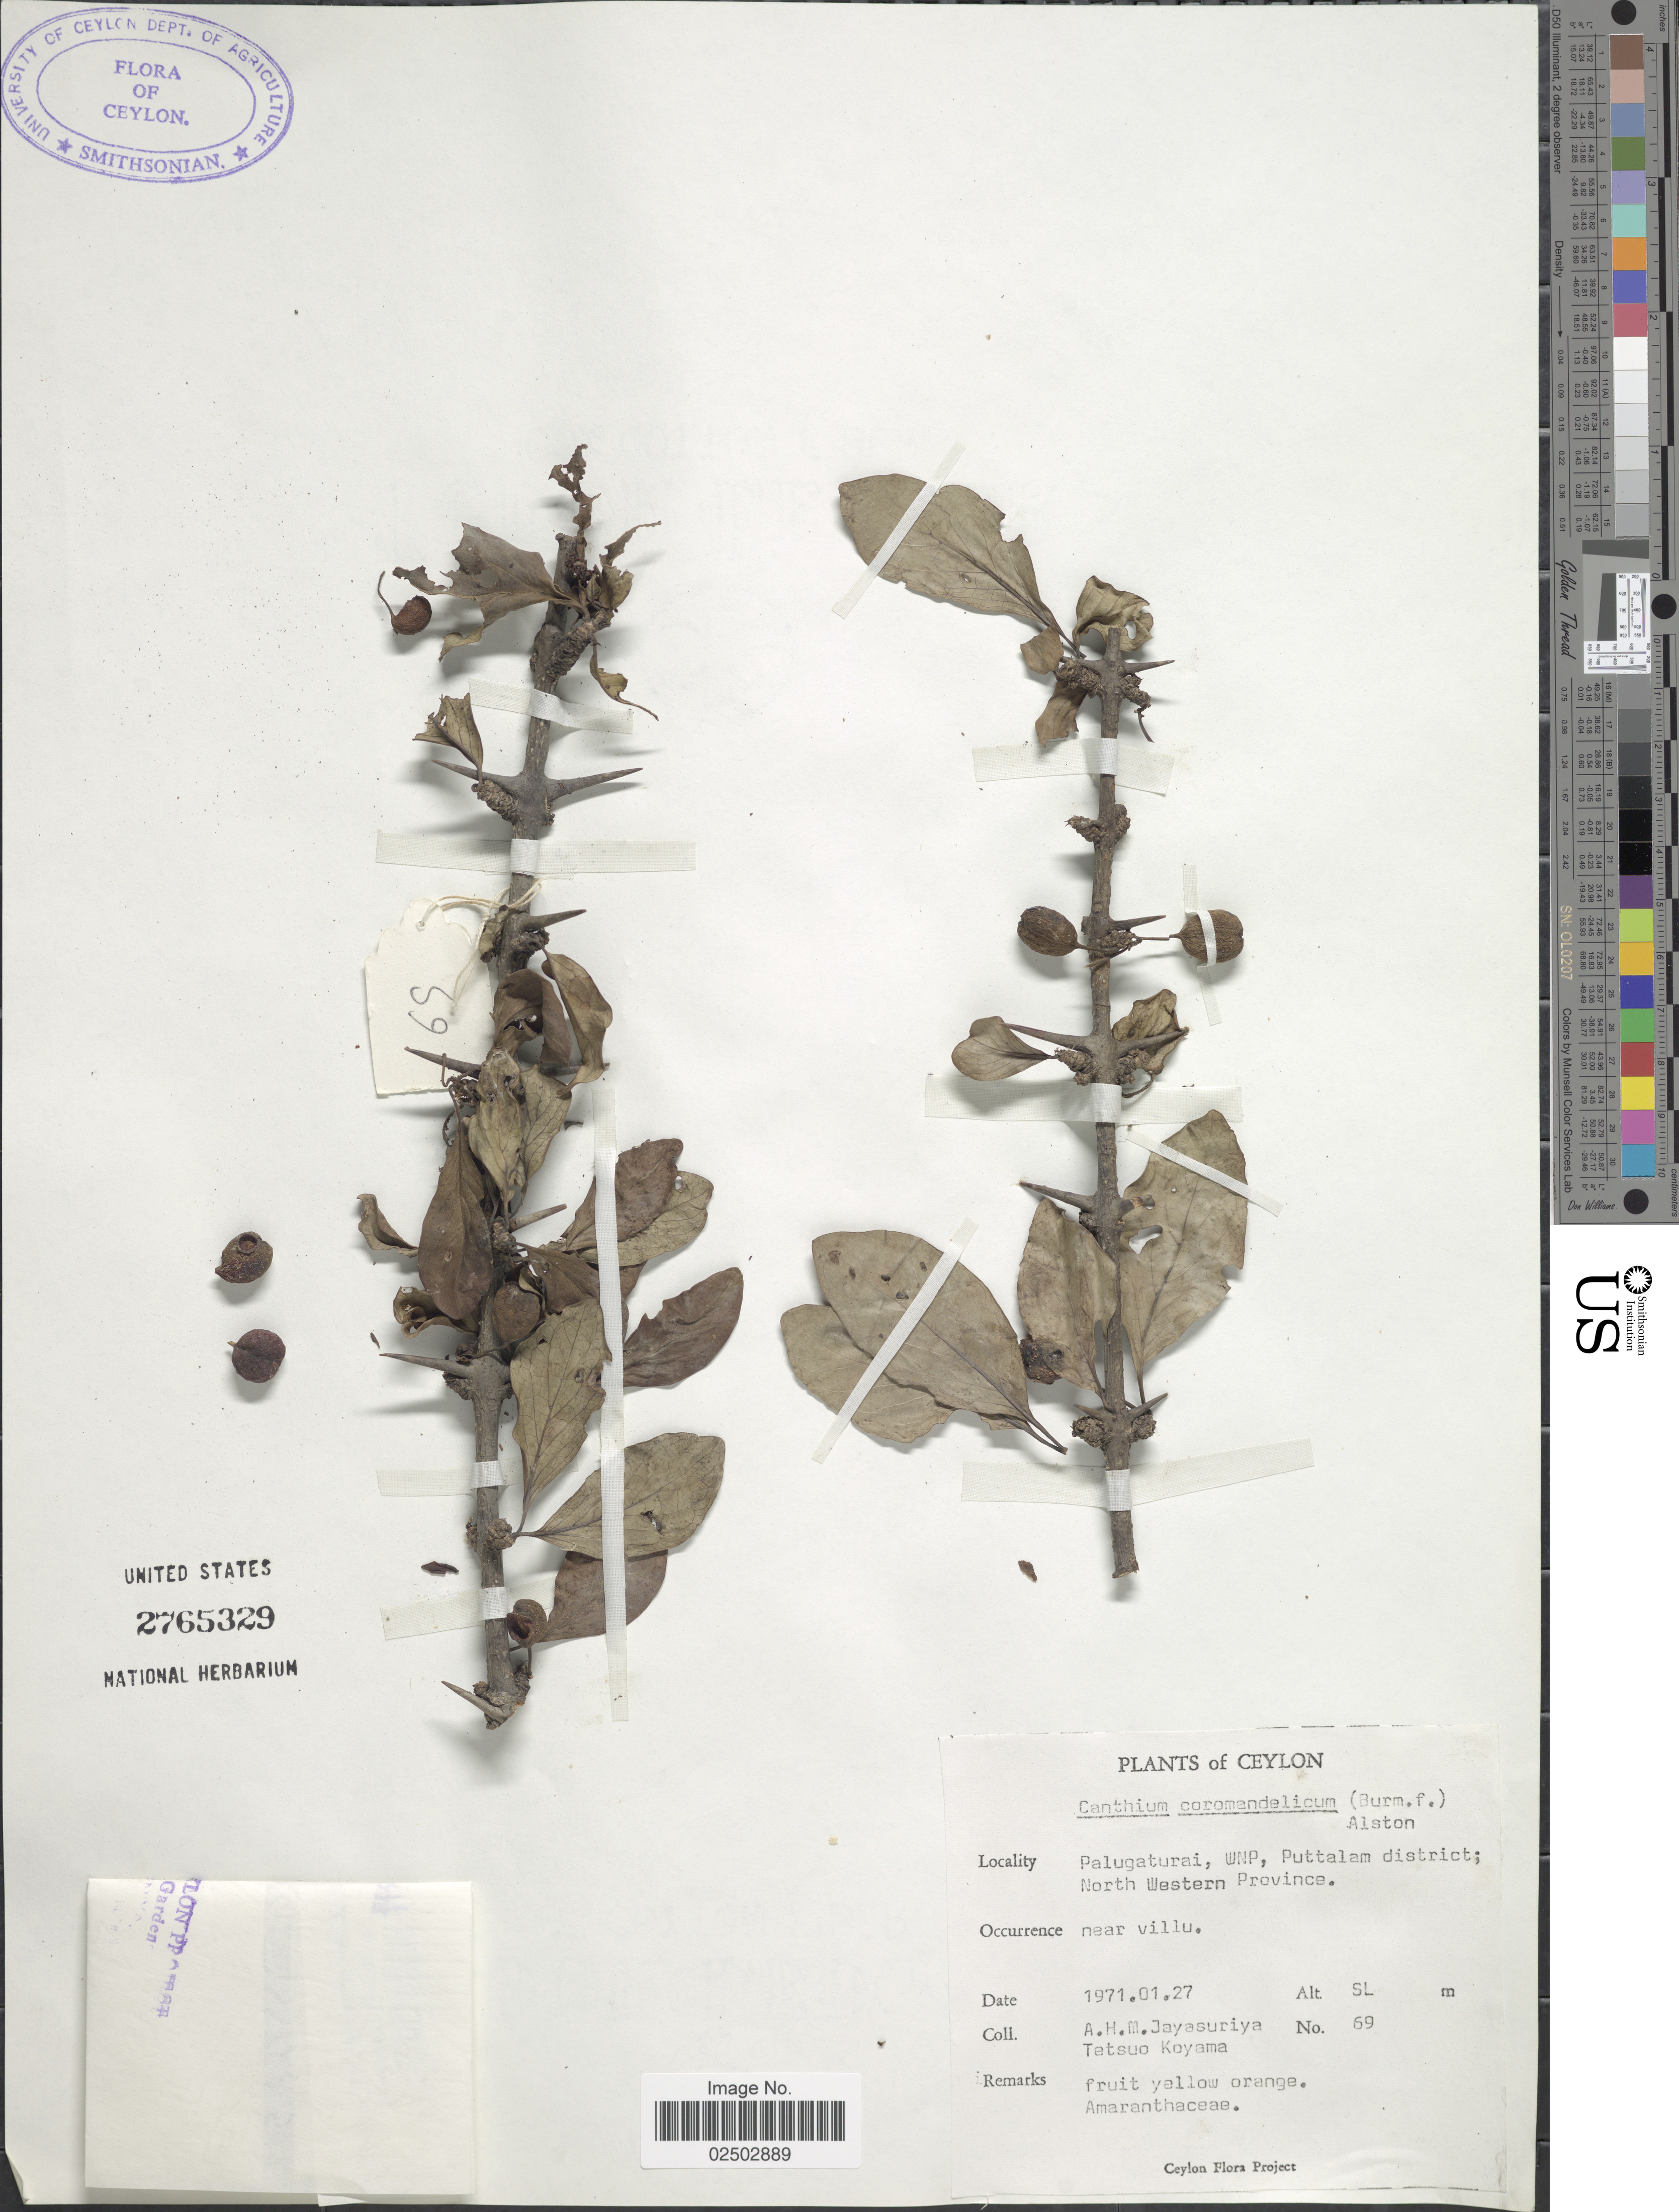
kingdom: Plantae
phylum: Tracheophyta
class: Magnoliopsida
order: Gentianales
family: Rubiaceae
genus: Canthium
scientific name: Canthium coromandelicum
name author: (Burm. f.) Alston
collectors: A. H. Jayasuriya & T. Koyama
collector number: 69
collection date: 1971-01-27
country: Sri Lanka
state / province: North Western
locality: Palugaturai, WNP, Puttalam District, North Western Province, near villu, Ceylon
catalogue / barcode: US 2765329